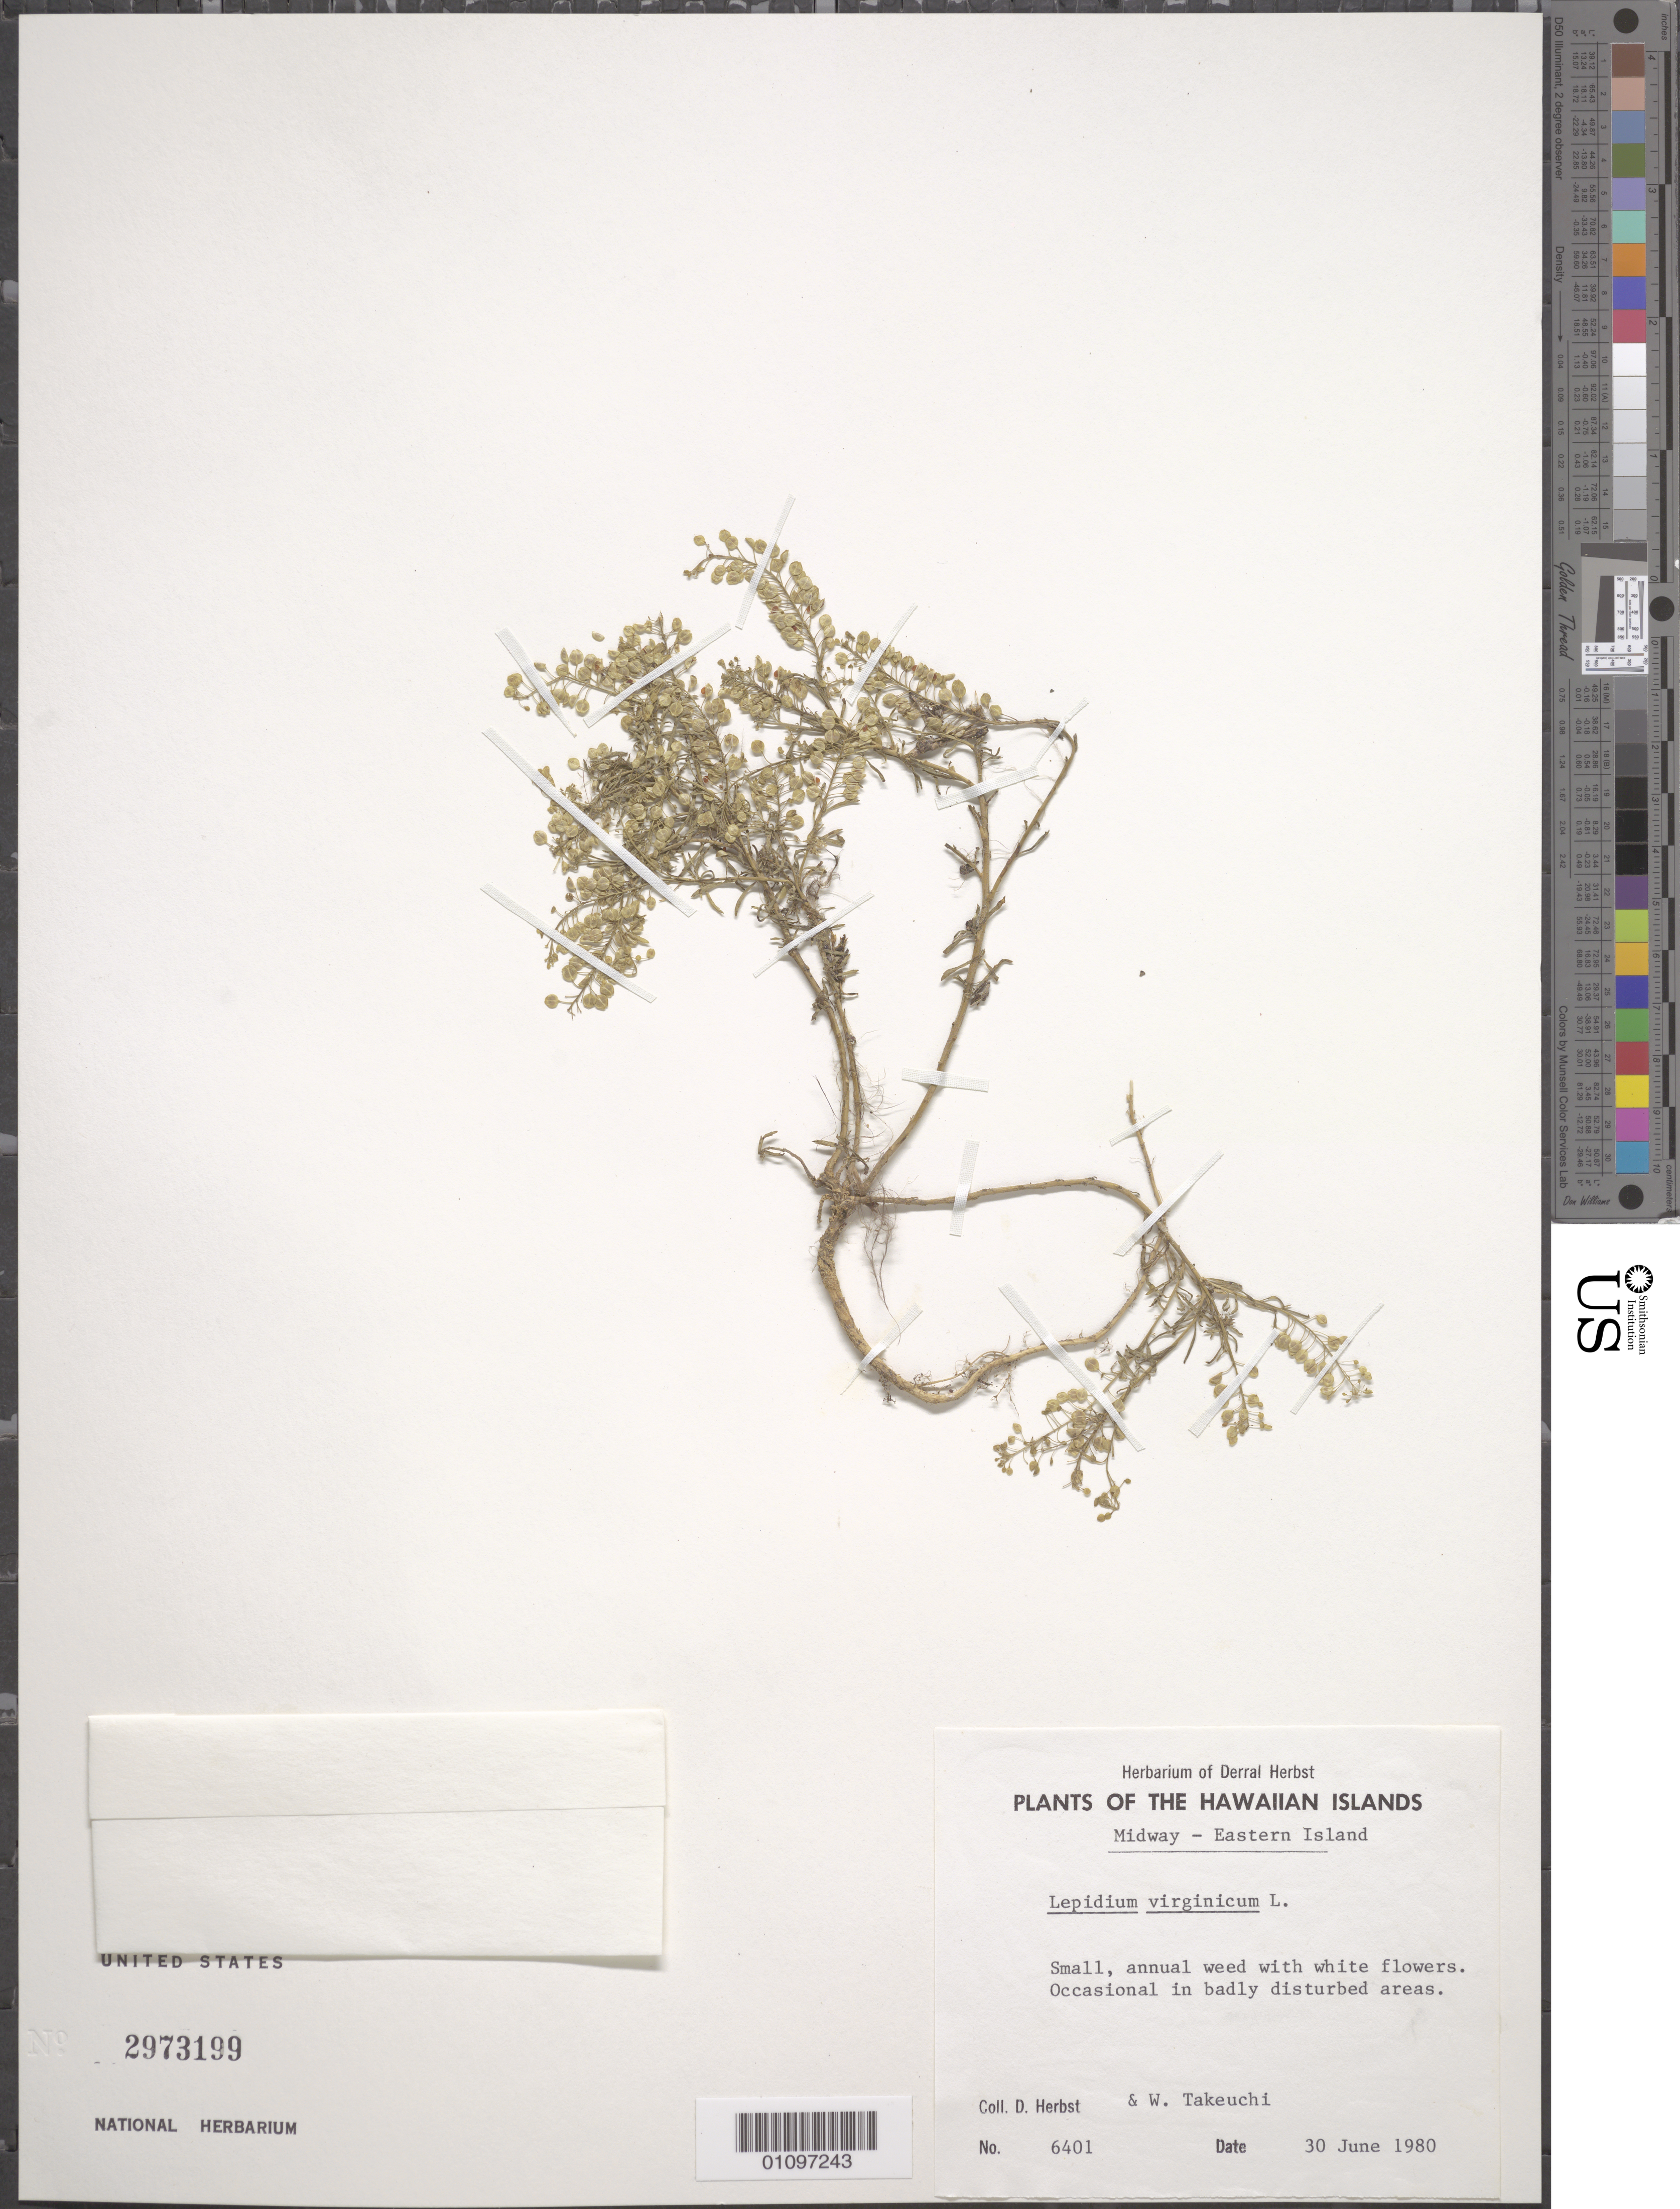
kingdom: Plantae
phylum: Tracheophyta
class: Magnoliopsida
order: Brassicales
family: Brassicaceae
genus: Lepidium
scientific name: Lepidium virginicum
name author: L.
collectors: D. R. Herbst & W. Takeuchi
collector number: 6401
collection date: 1980-06-30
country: United States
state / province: Hawaii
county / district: Hawaii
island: Midway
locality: Hawaiian Islands. Midway - Eastern Island.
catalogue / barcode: US 2973199